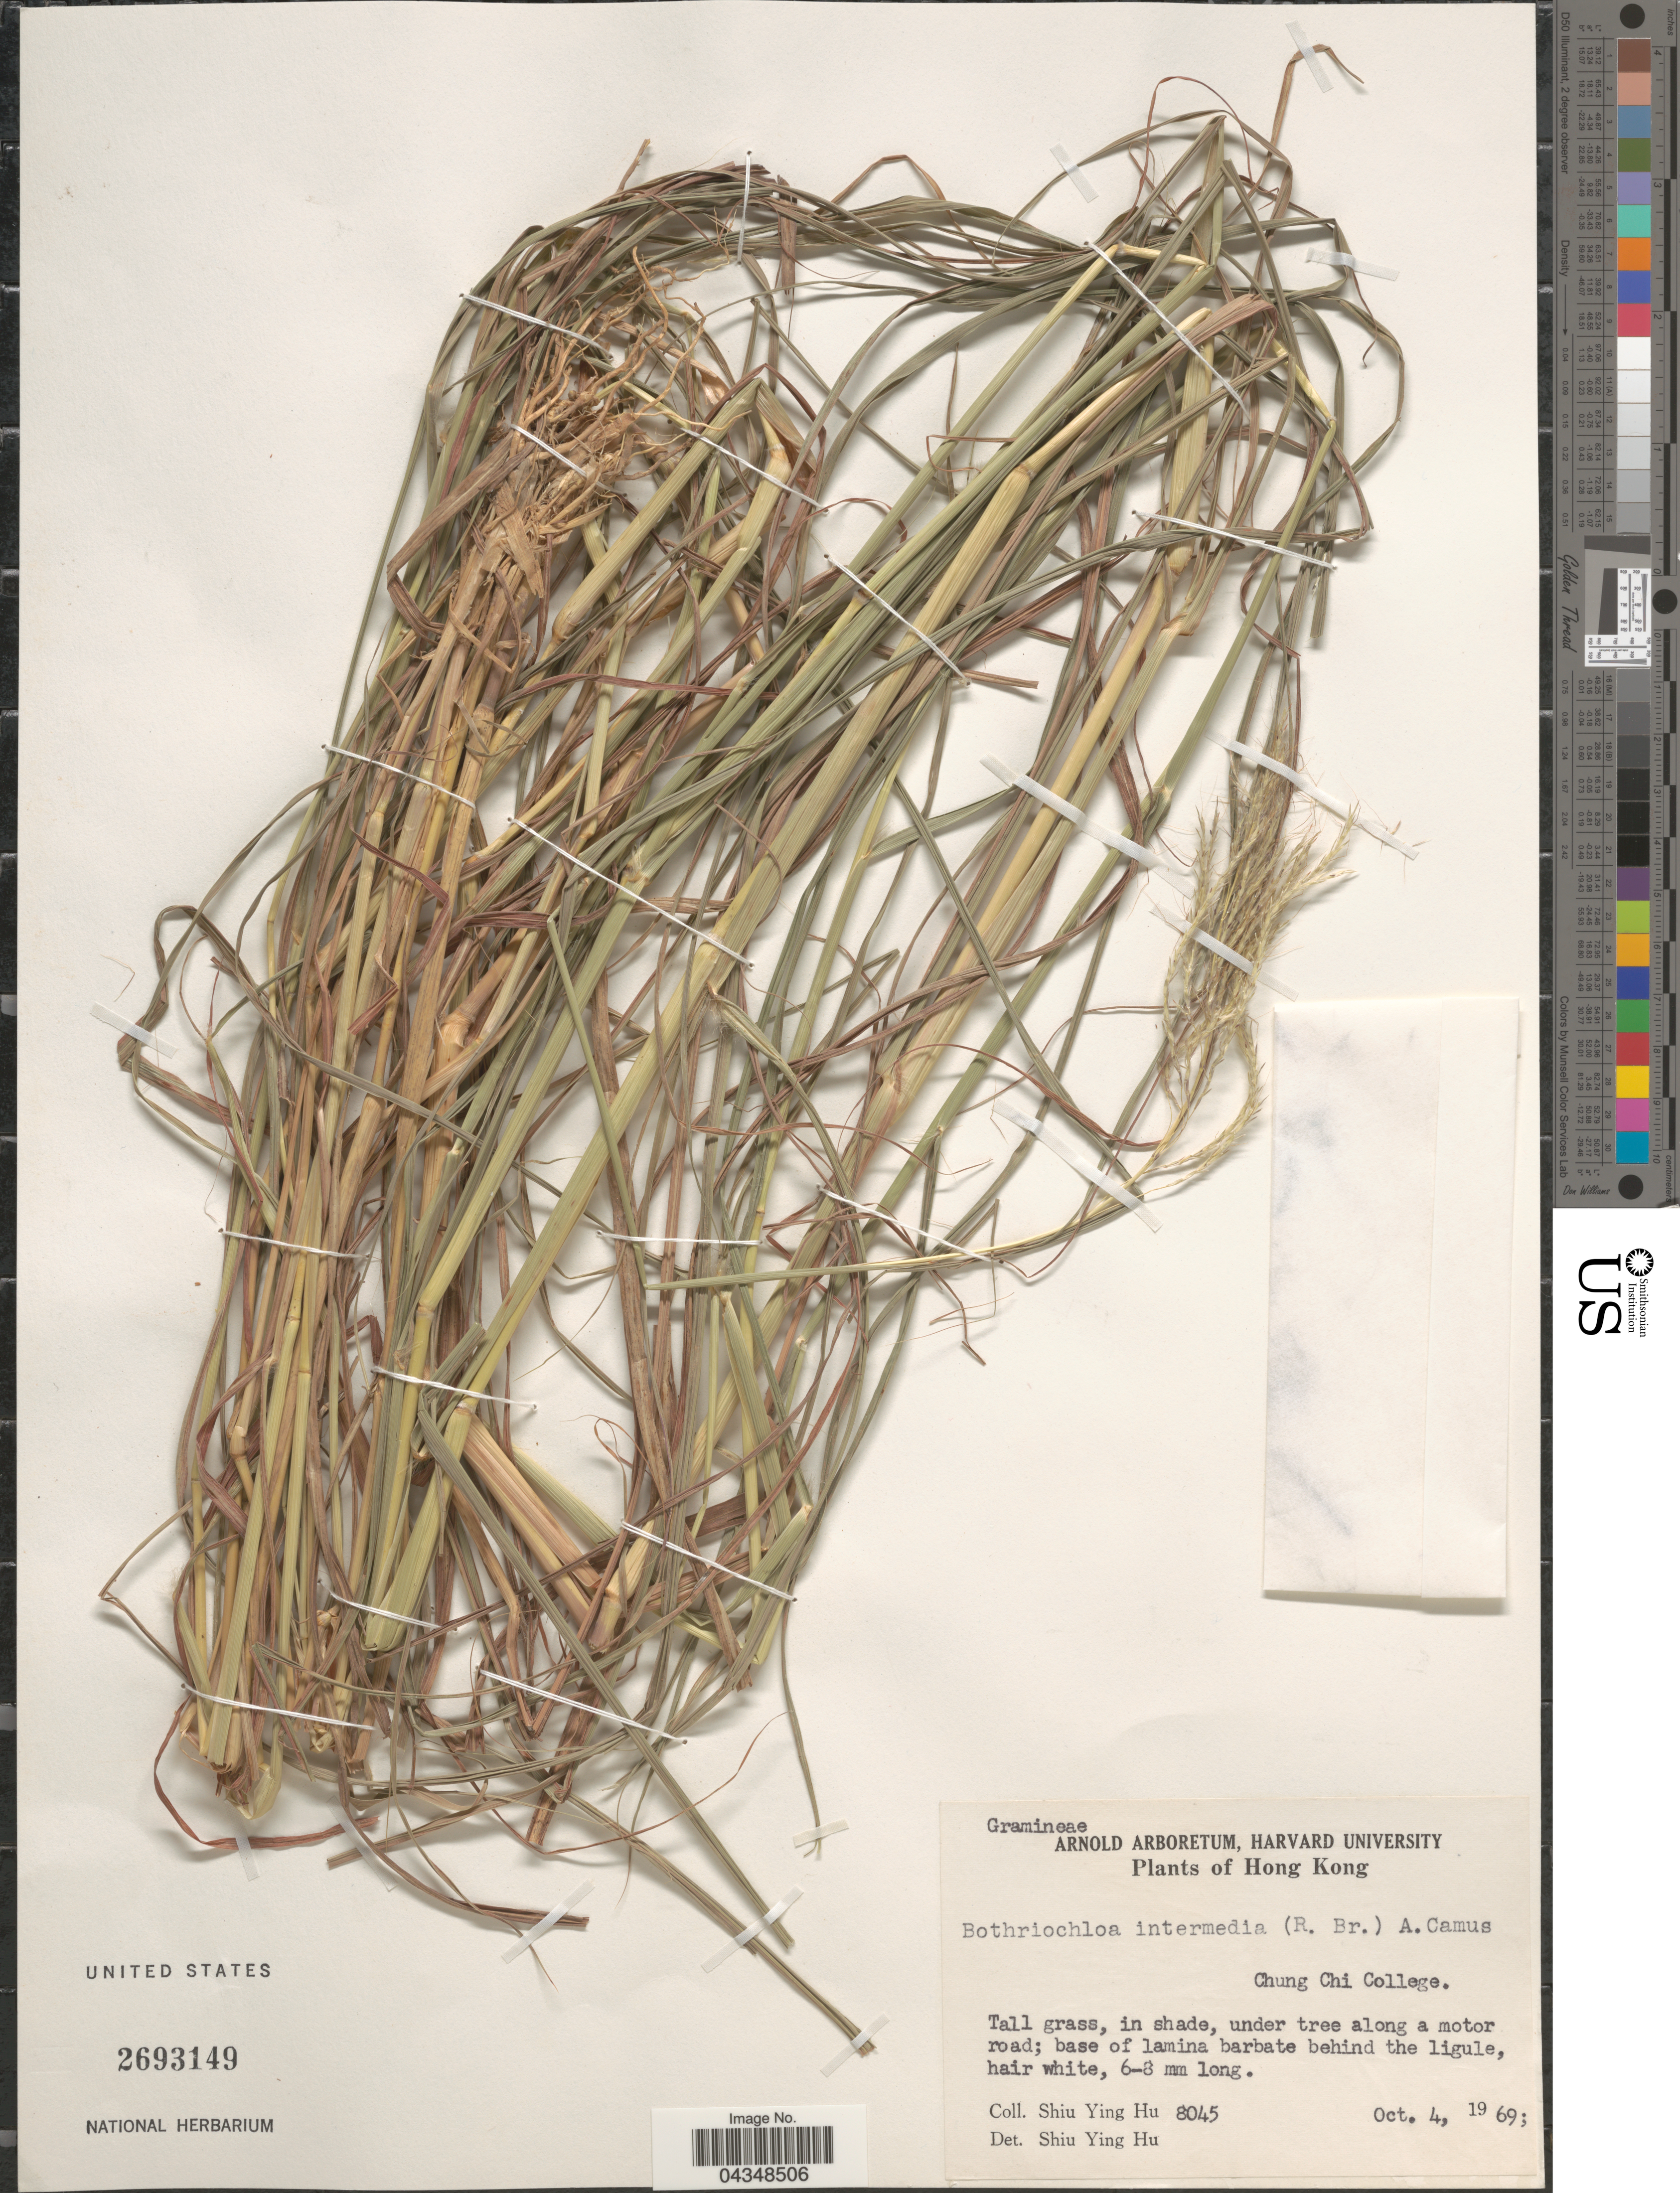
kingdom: Plantae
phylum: Tracheophyta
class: Liliopsida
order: Poales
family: Poaceae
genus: Bothriochloa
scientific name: Bothriochloa bladhii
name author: (Retz.) S.T. Blake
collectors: S. Y. Hu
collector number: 8045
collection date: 1969-10-04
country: China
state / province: Hong Kong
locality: Chung Chi College.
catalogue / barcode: US 2693149